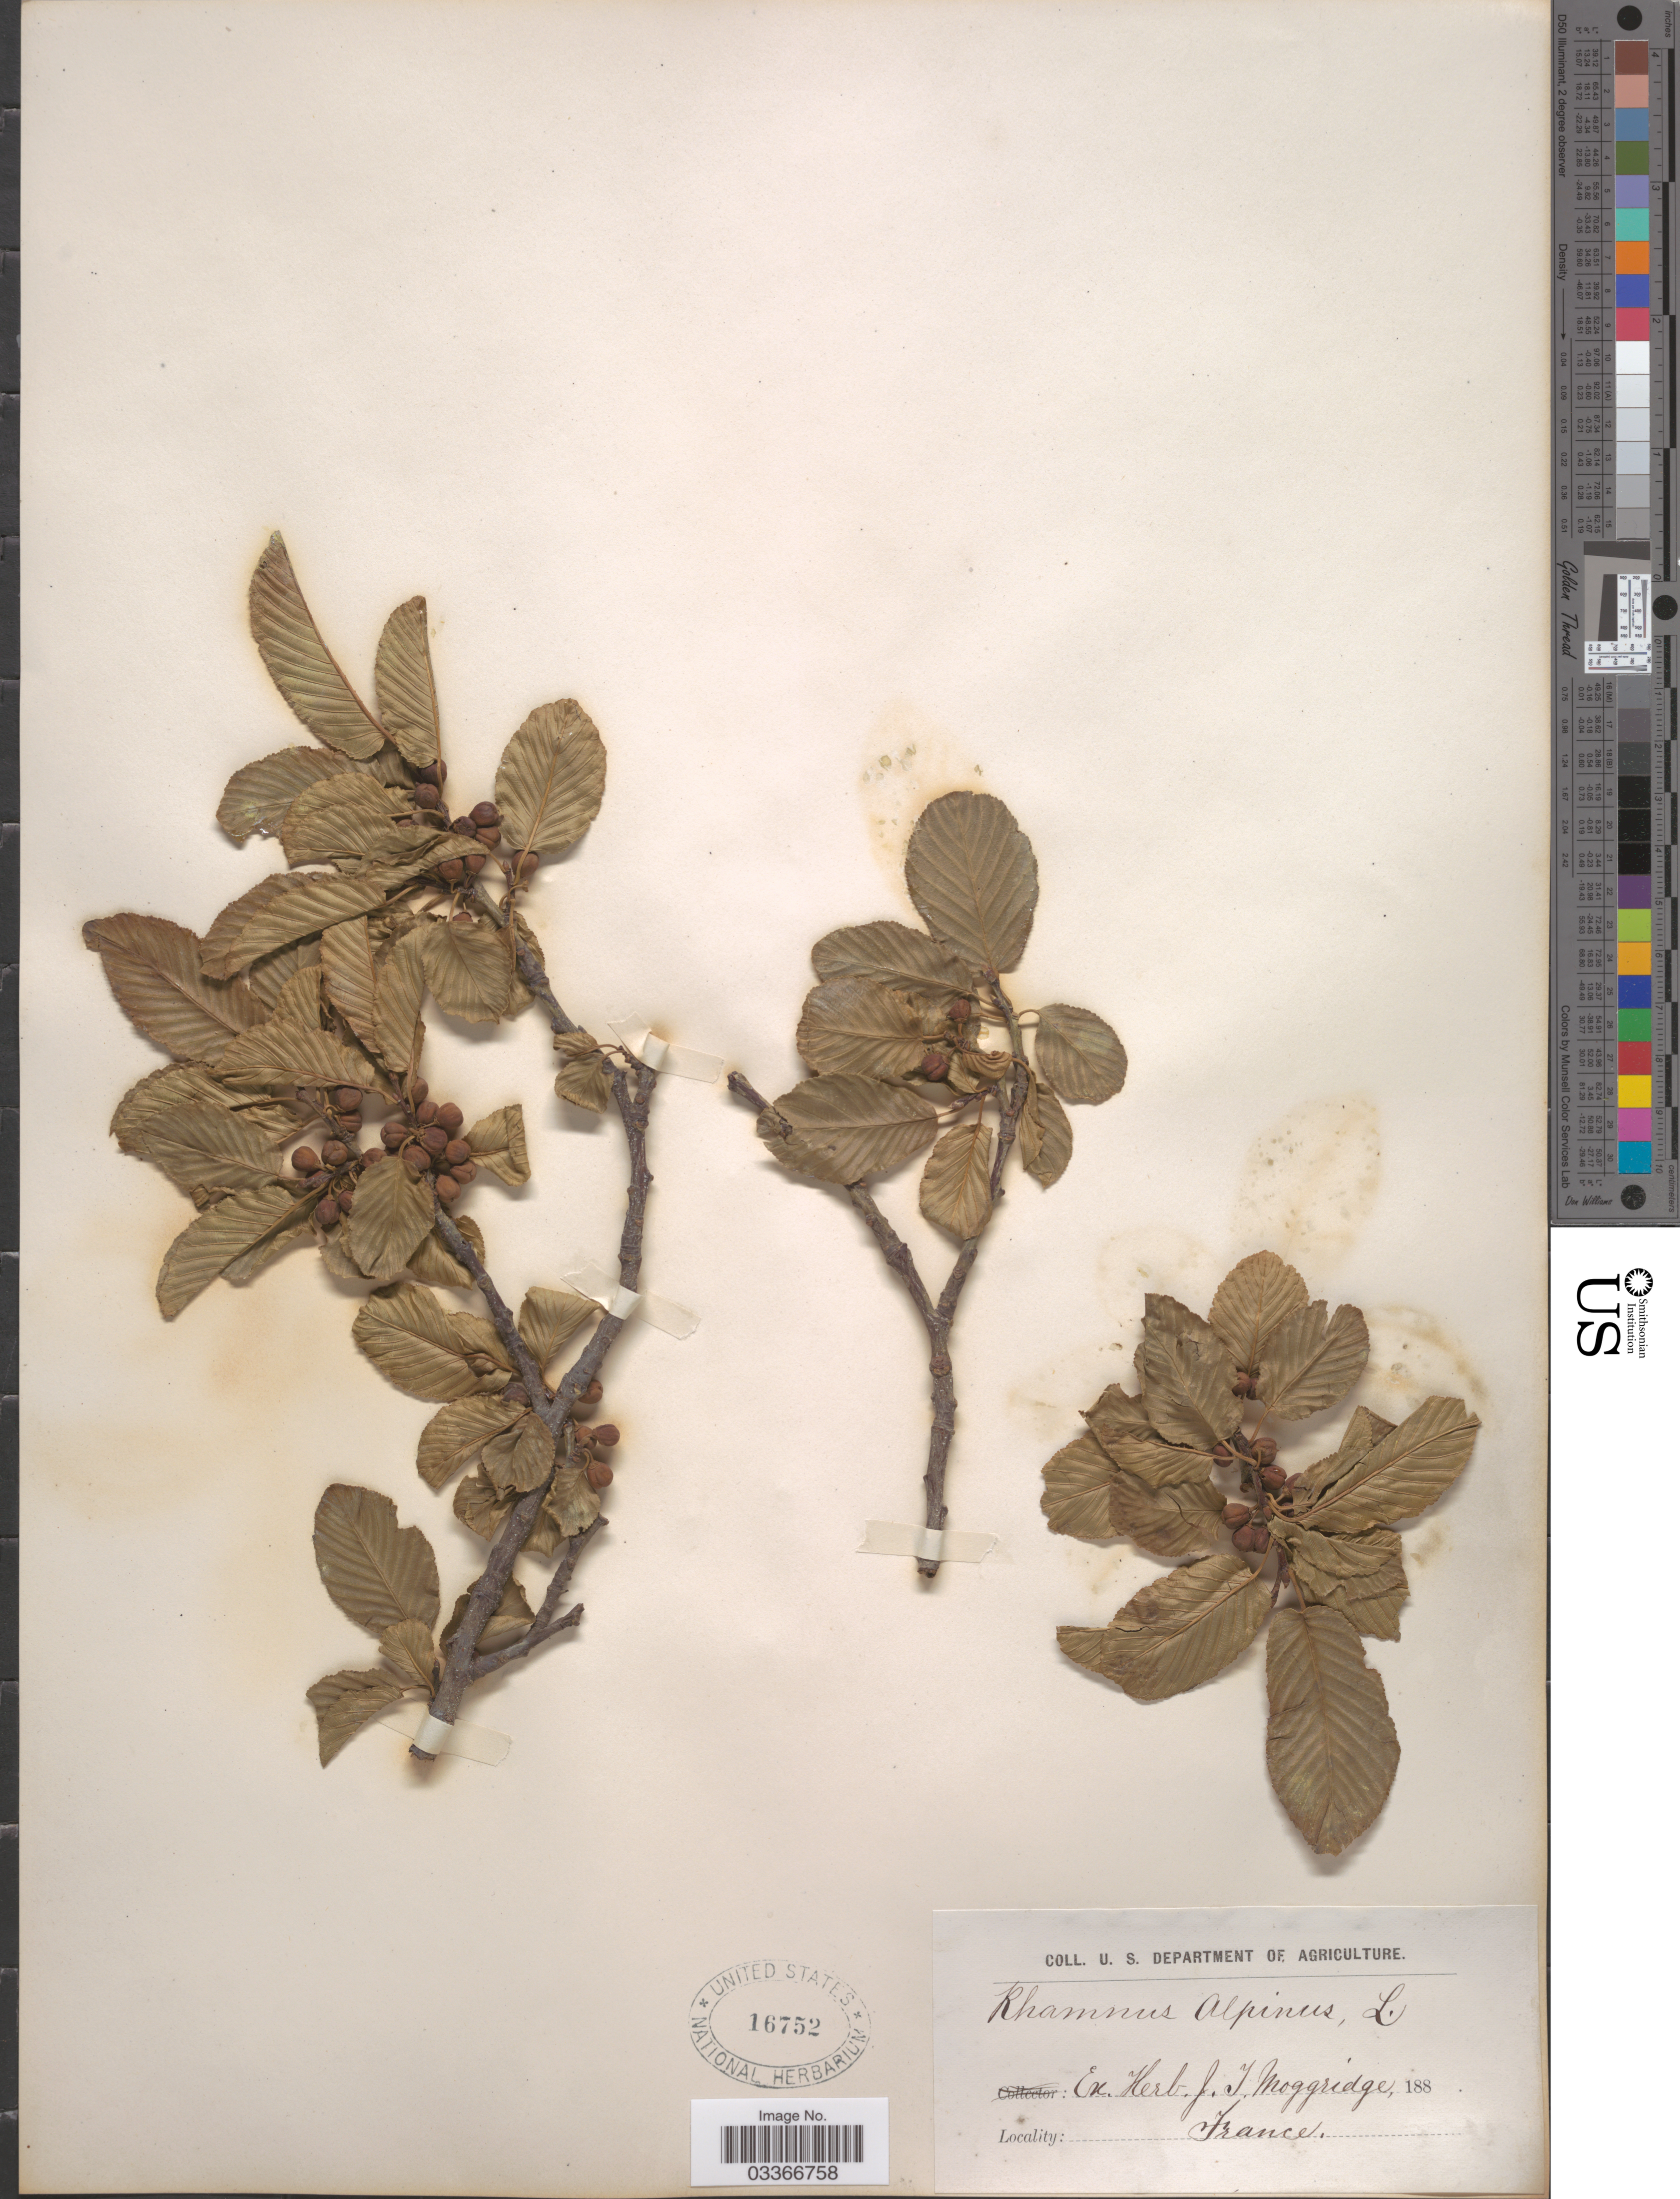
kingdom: Plantae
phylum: Tracheophyta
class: Magnoliopsida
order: Rosales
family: Rhamnaceae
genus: Rhamnus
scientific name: Rhamnus alpina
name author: L.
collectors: ex herb. J.T. Moggridge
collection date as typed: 188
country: France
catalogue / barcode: US 16752